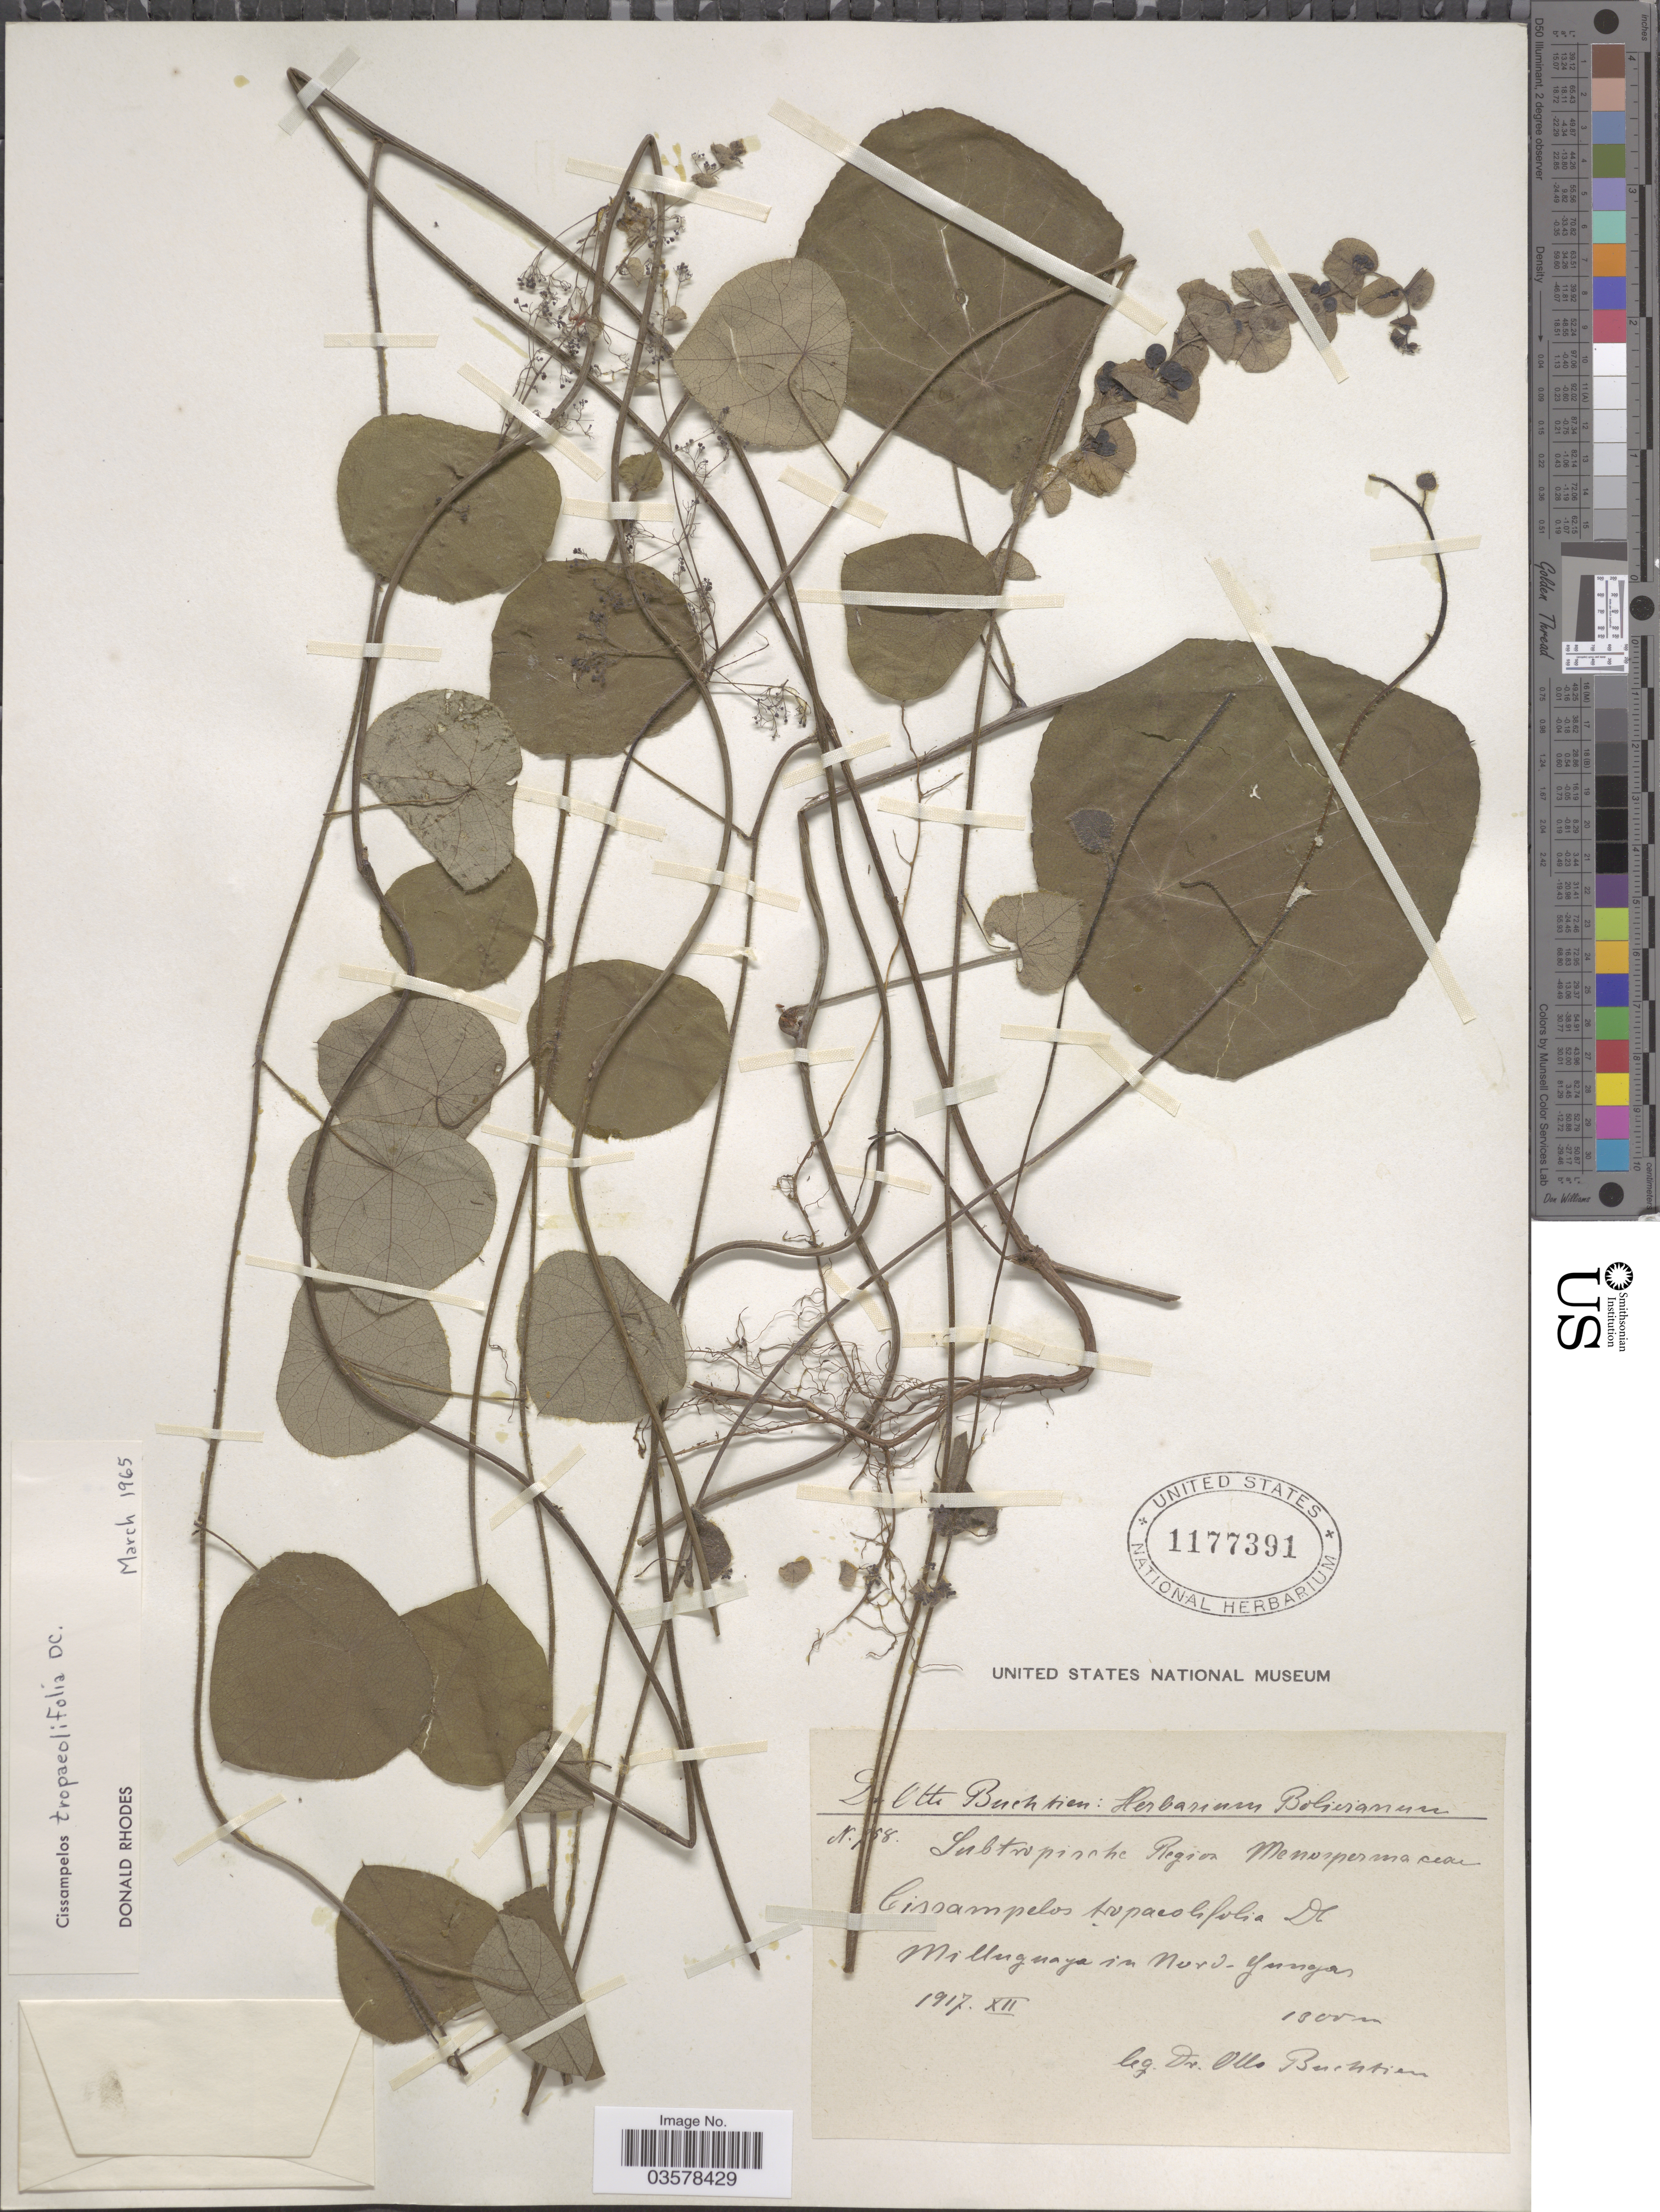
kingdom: Plantae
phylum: Tracheophyta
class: Magnoliopsida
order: Ranunculales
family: Menispermaceae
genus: Cissampelos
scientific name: Cissampelos tropaeolifolia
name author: DC.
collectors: O. Buchtien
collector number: !58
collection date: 1917-12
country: Bolivia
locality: Subtropische Region. Milluguaya in Nord-Yungas.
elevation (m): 1300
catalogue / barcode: US 1177391